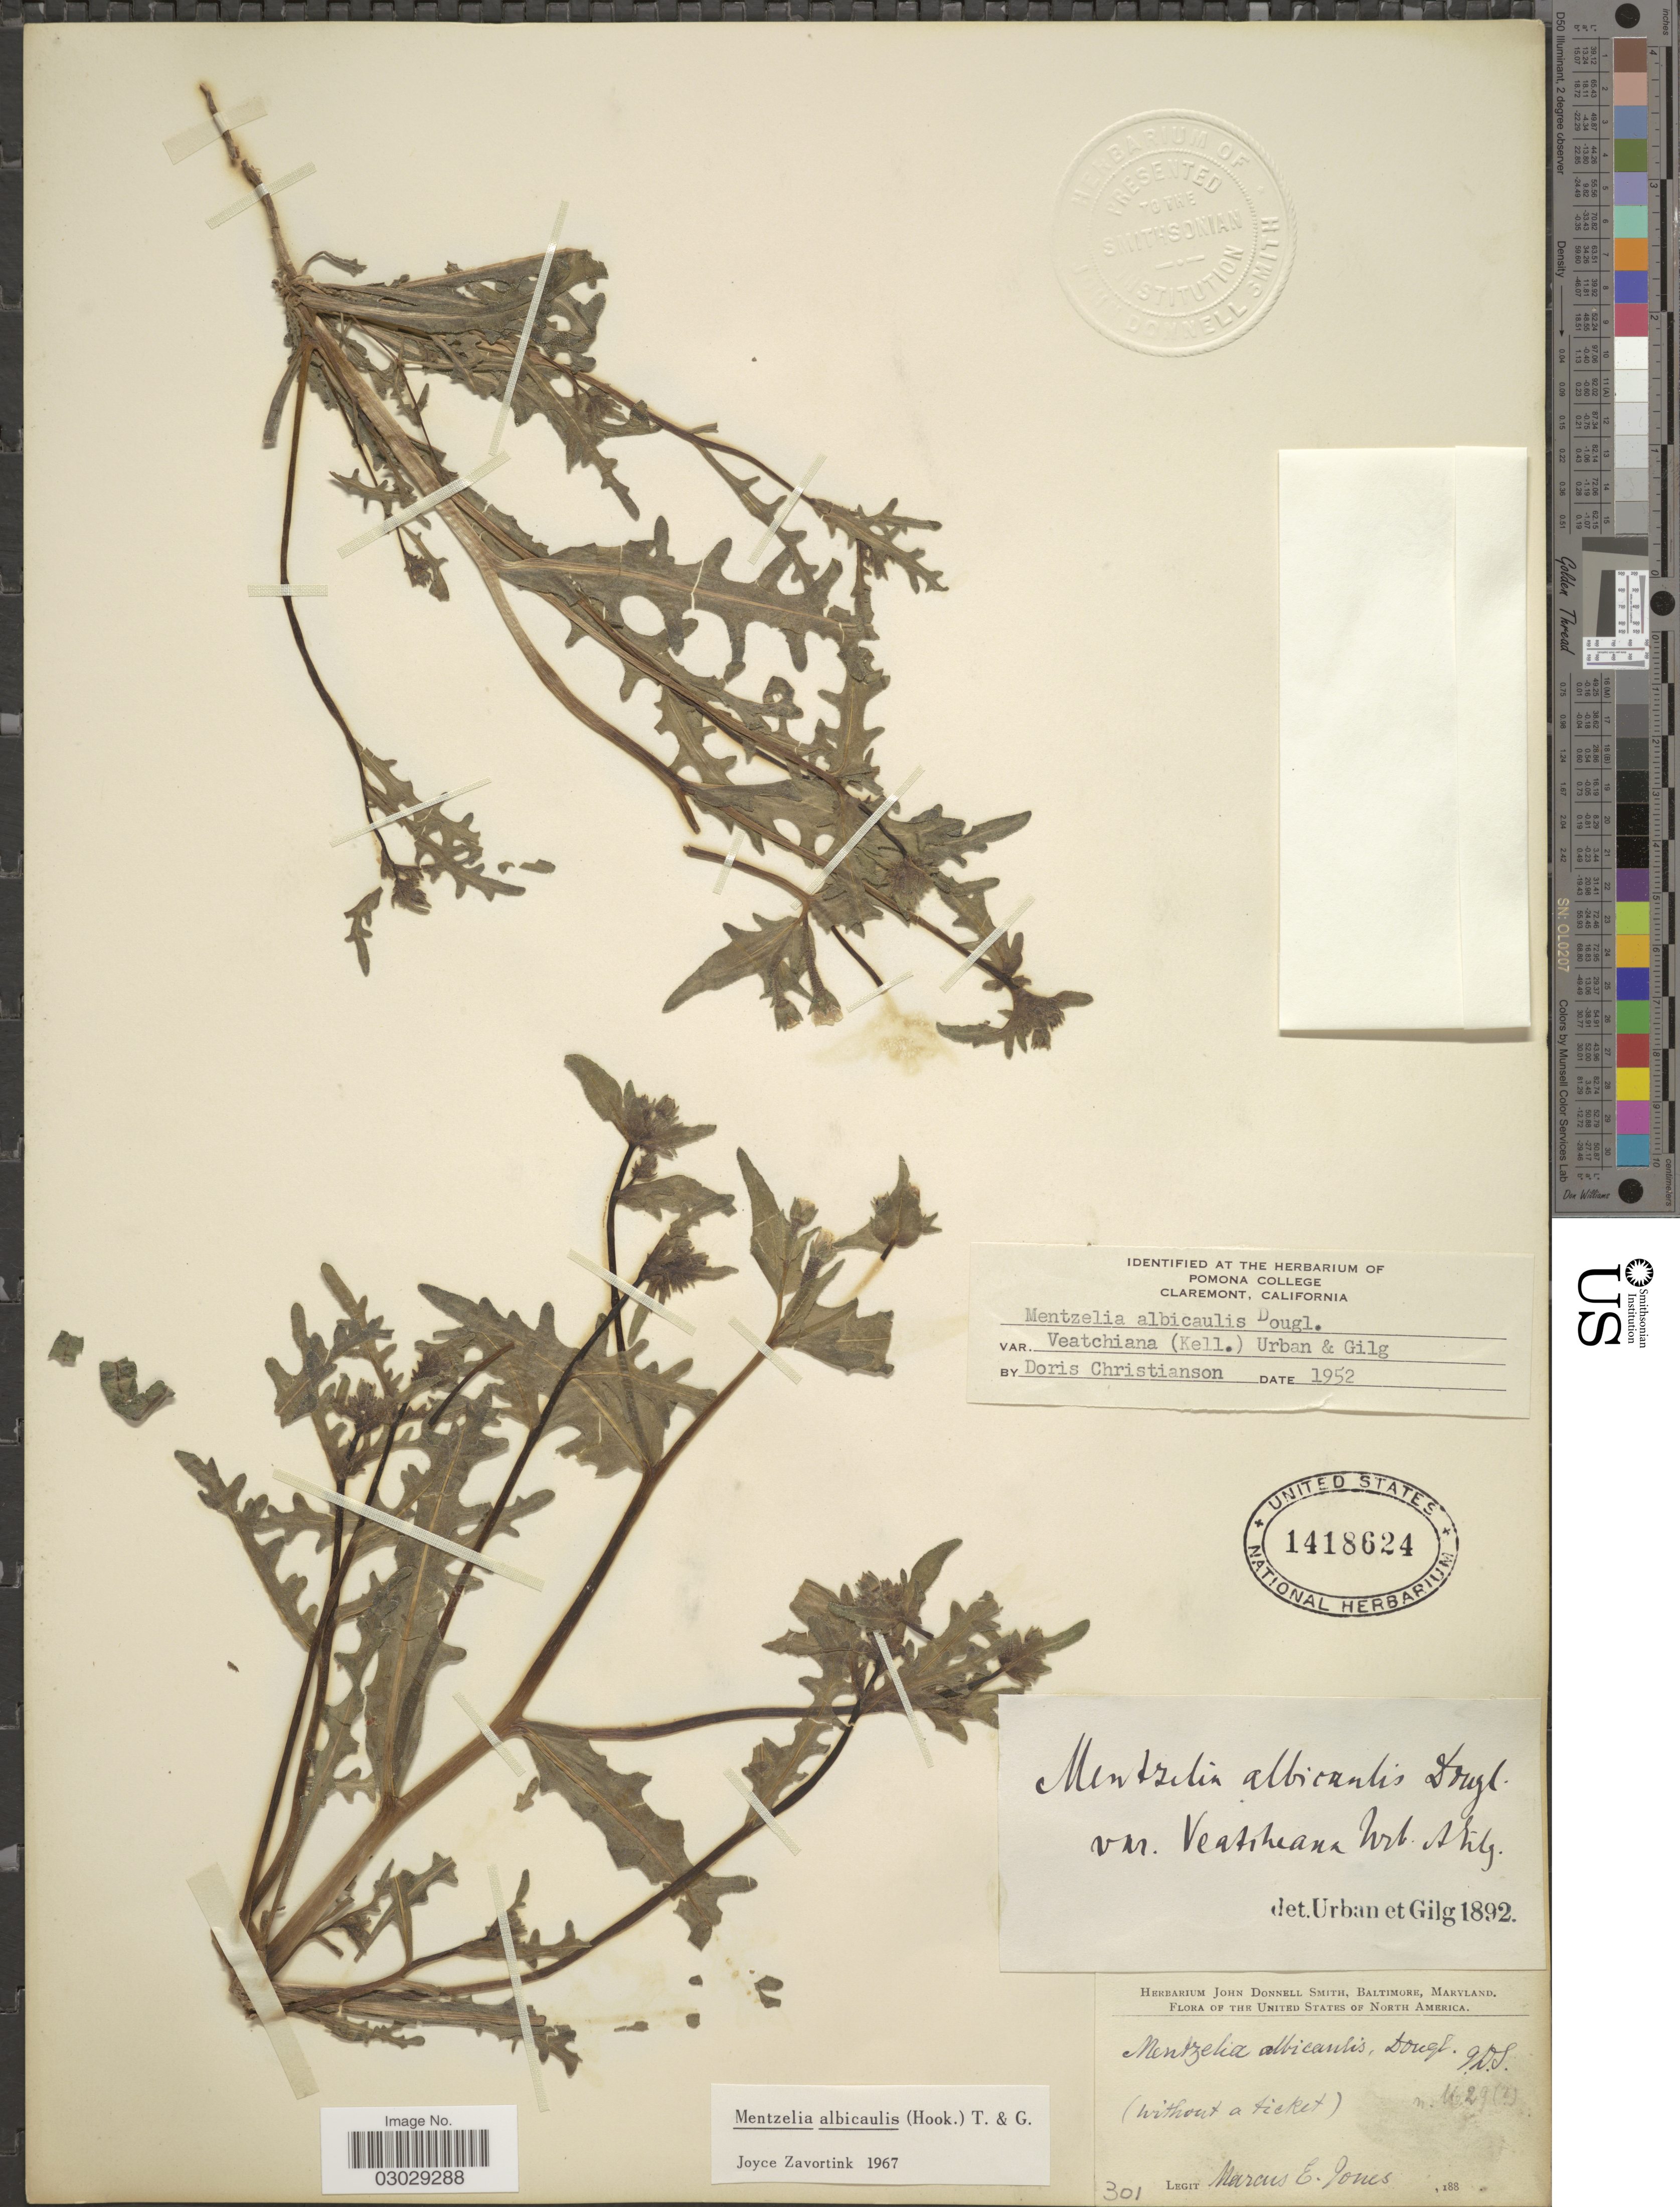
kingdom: Plantae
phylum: Tracheophyta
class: Magnoliopsida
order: Cornales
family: Loasaceae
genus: Mentzelia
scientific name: Mentzelia albicaulis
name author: (Douglas ex Hook.) Douglas ex Torr. & A. Gray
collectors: M. E. Jones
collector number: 301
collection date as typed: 188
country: United States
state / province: Maryland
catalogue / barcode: US 1418624